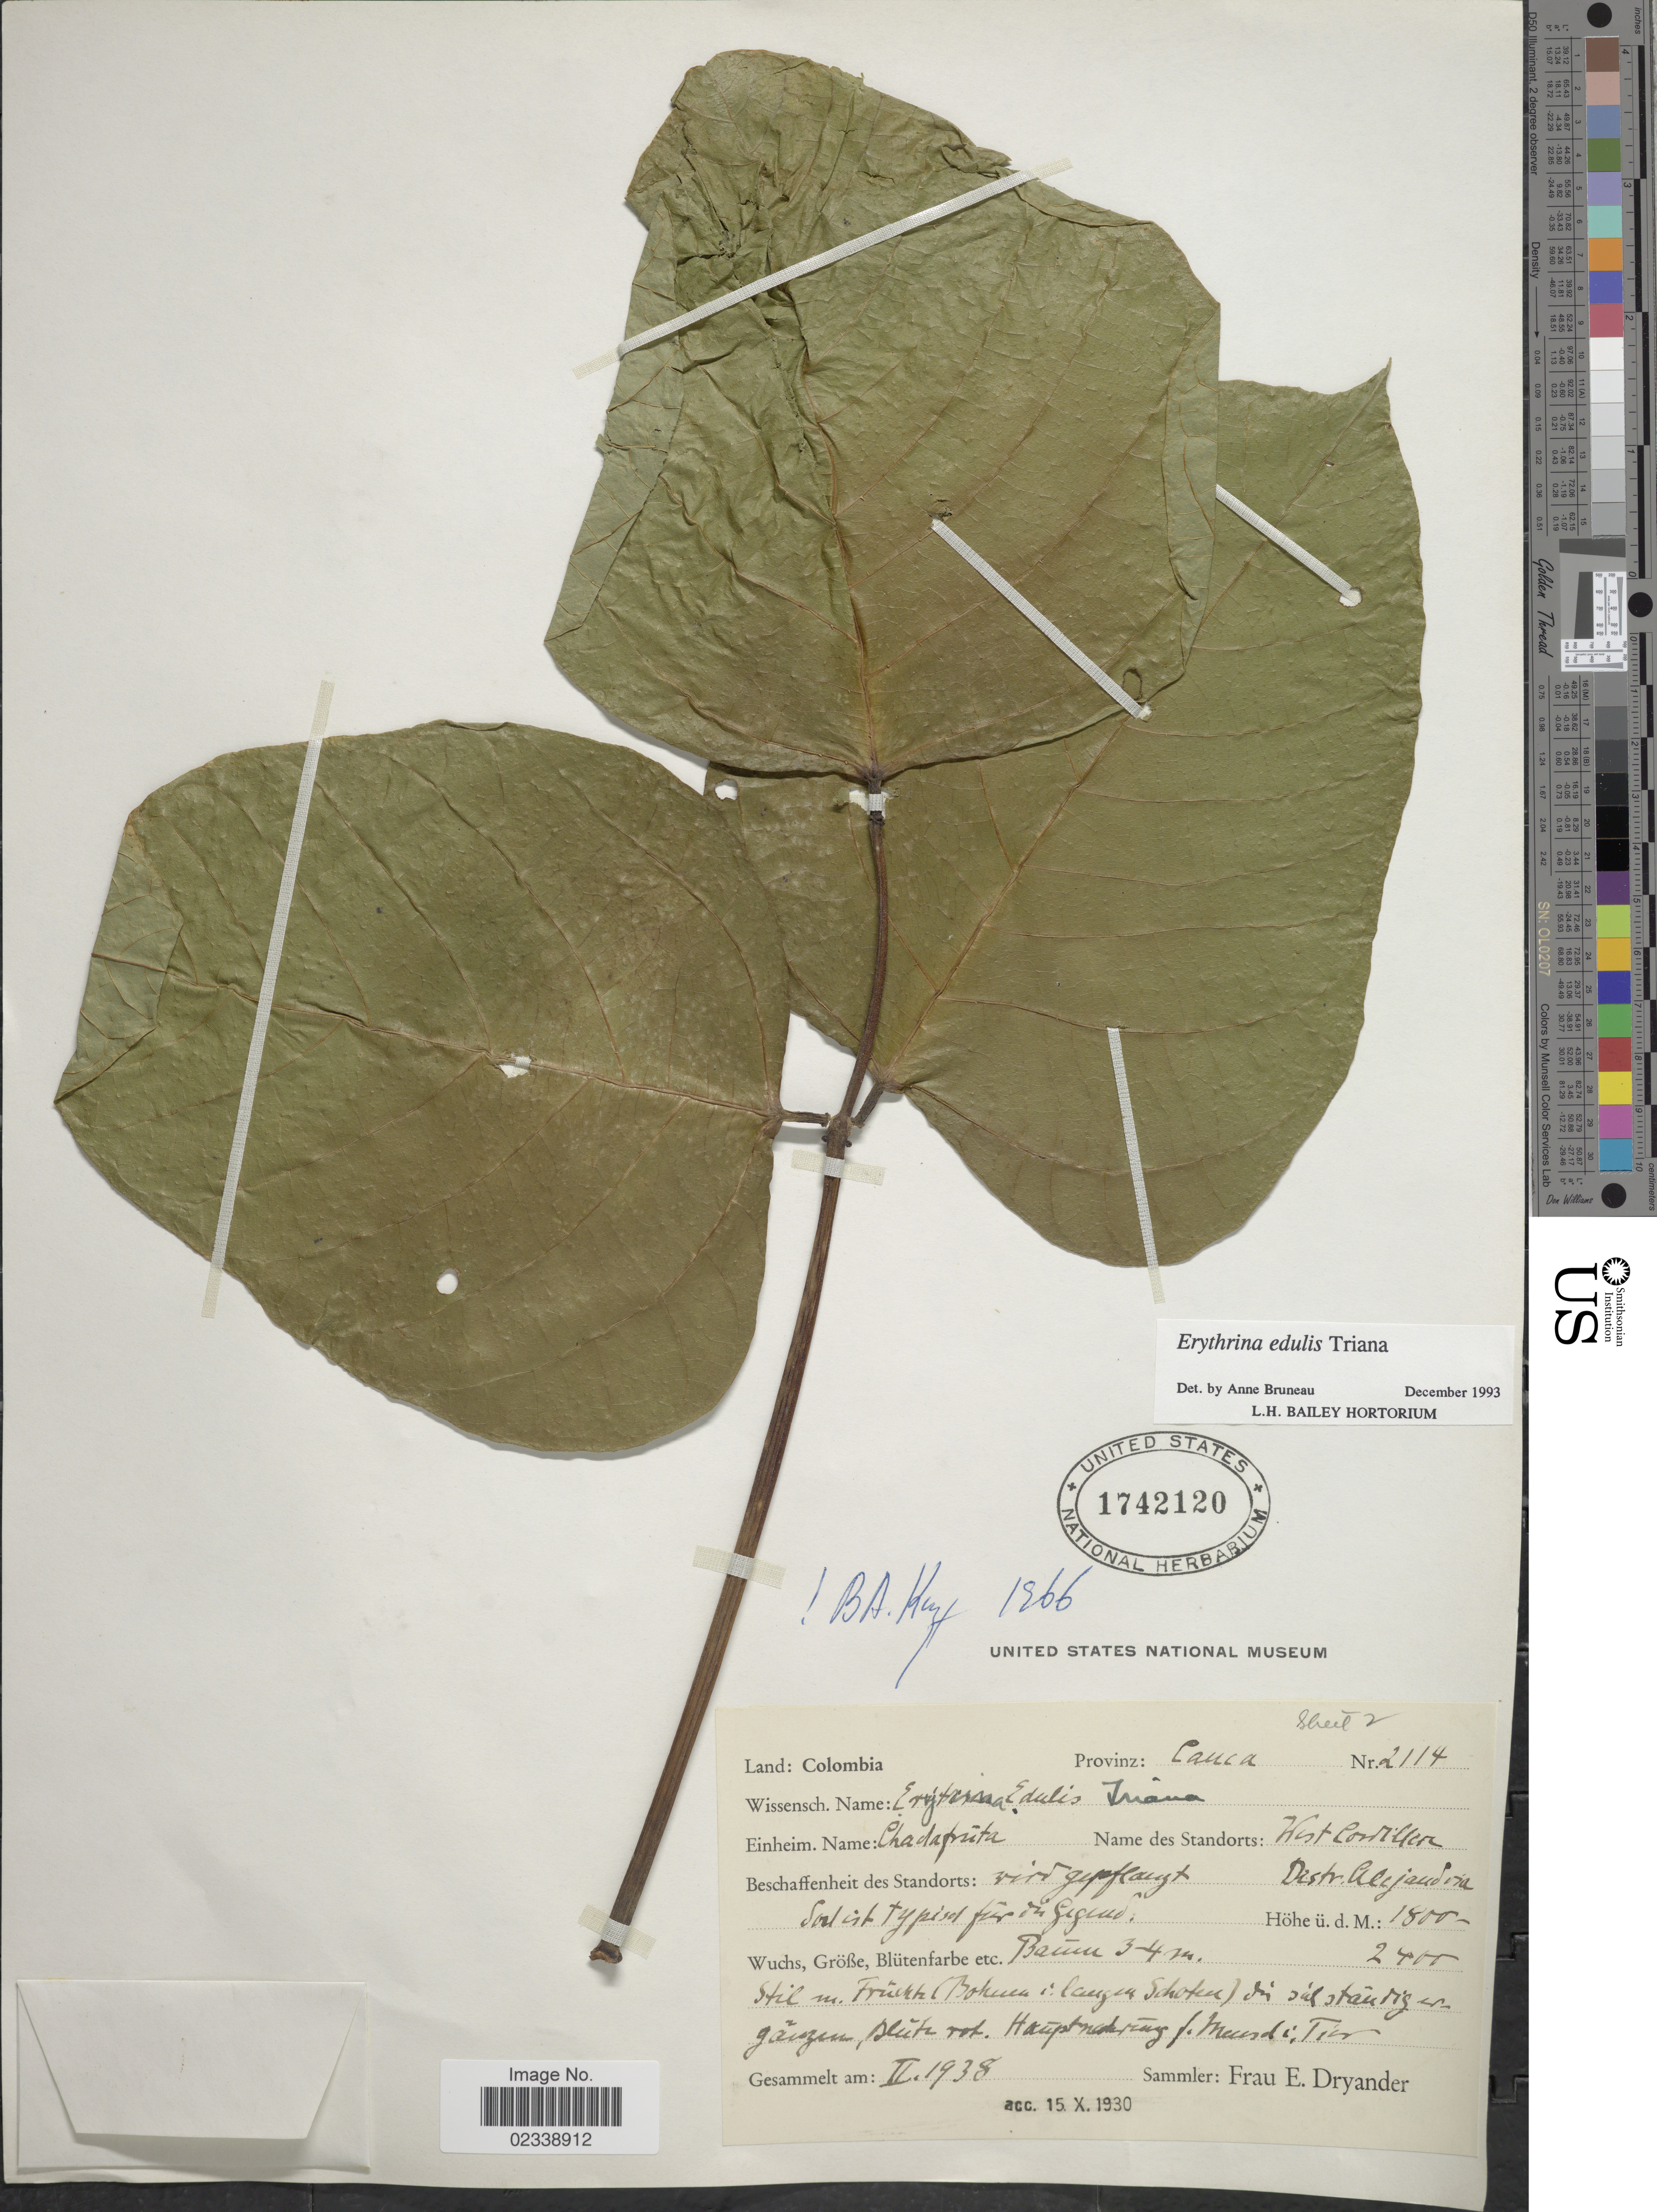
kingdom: Plantae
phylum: Tracheophyta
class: Magnoliopsida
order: Fabales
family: Fabaceae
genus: Erythrina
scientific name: Erythrina edulis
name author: Triana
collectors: F. Dryander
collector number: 2114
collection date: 1938-02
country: Colombia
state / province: Cauca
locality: Name des Standorts: West Cordillera, Beschaffenheit des Standorts: wird gepflantz, Distr. Alejandria.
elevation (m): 2400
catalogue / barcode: US 1742120